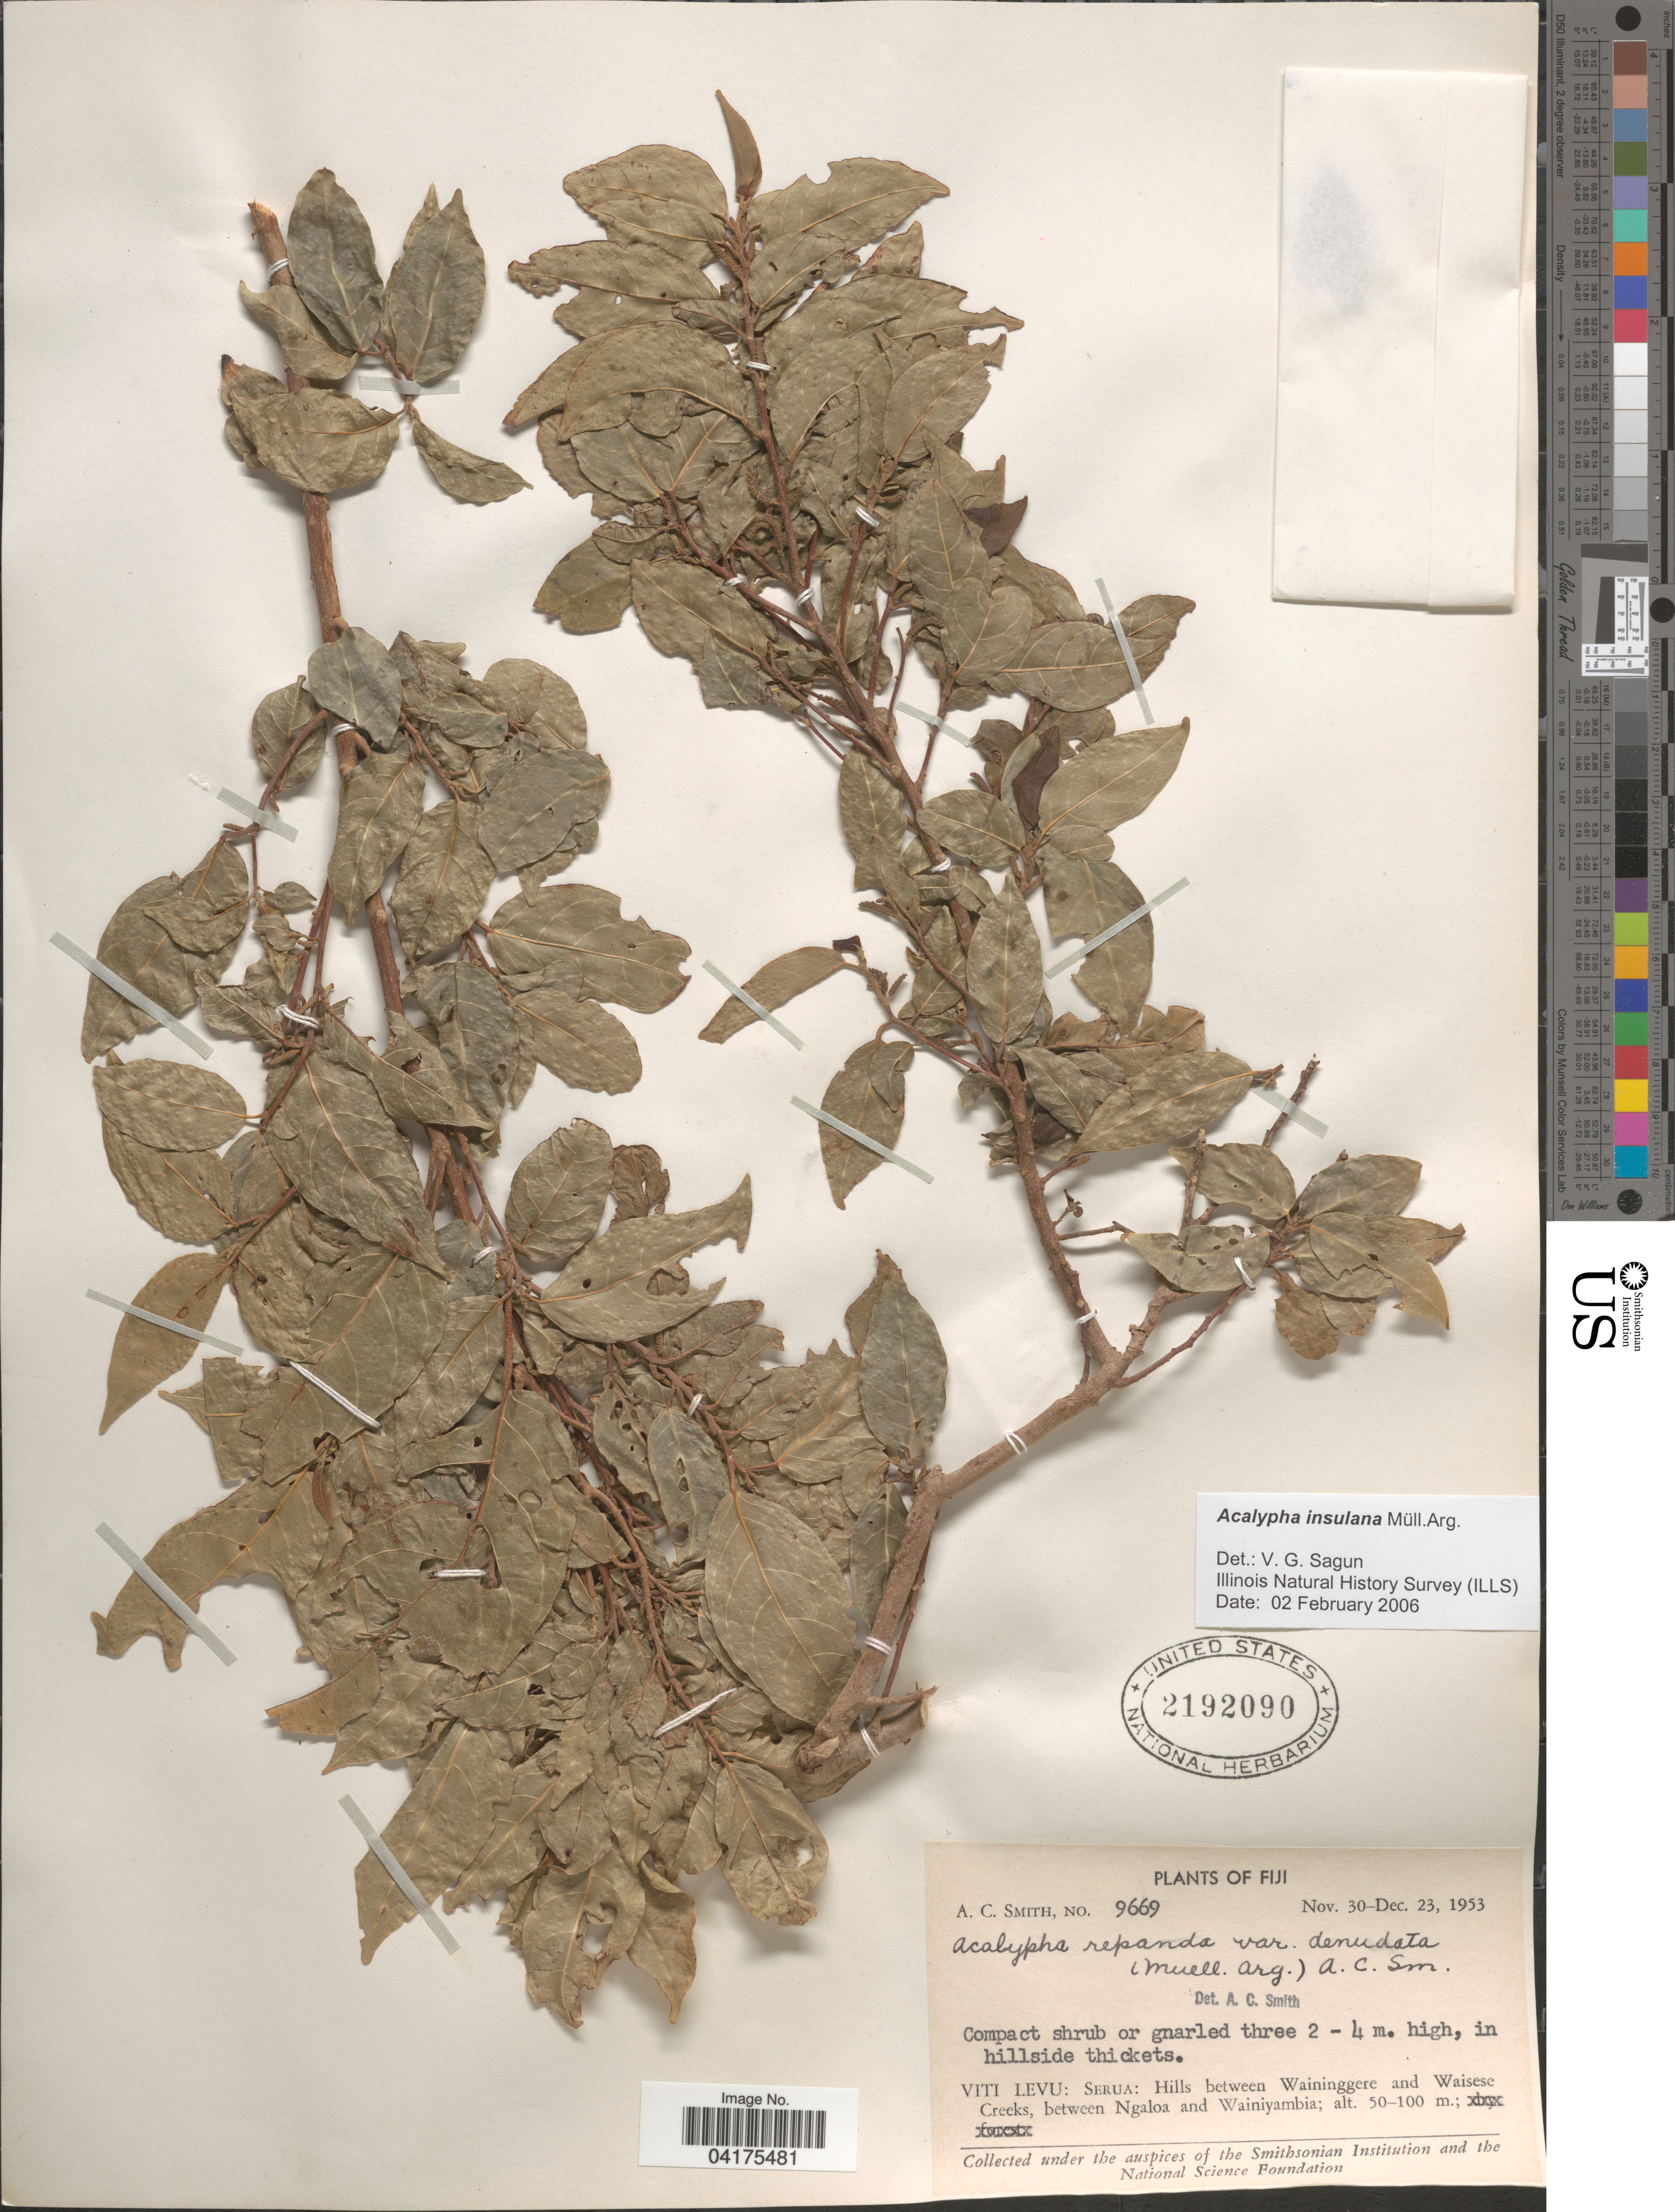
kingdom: Plantae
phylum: Tracheophyta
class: Magnoliopsida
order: Malpighiales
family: Euphorbiaceae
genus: Acalypha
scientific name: Acalypha insulana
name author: Müll. Arg.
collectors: A. C. Smith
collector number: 9669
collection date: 1953-11-30/1953-12-23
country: Fiji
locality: Viti Levu: Serua: Hills between Waininggere and Waisese Creeks, between Ngaloa and Wainiyambia.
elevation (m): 50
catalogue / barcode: US 2192090